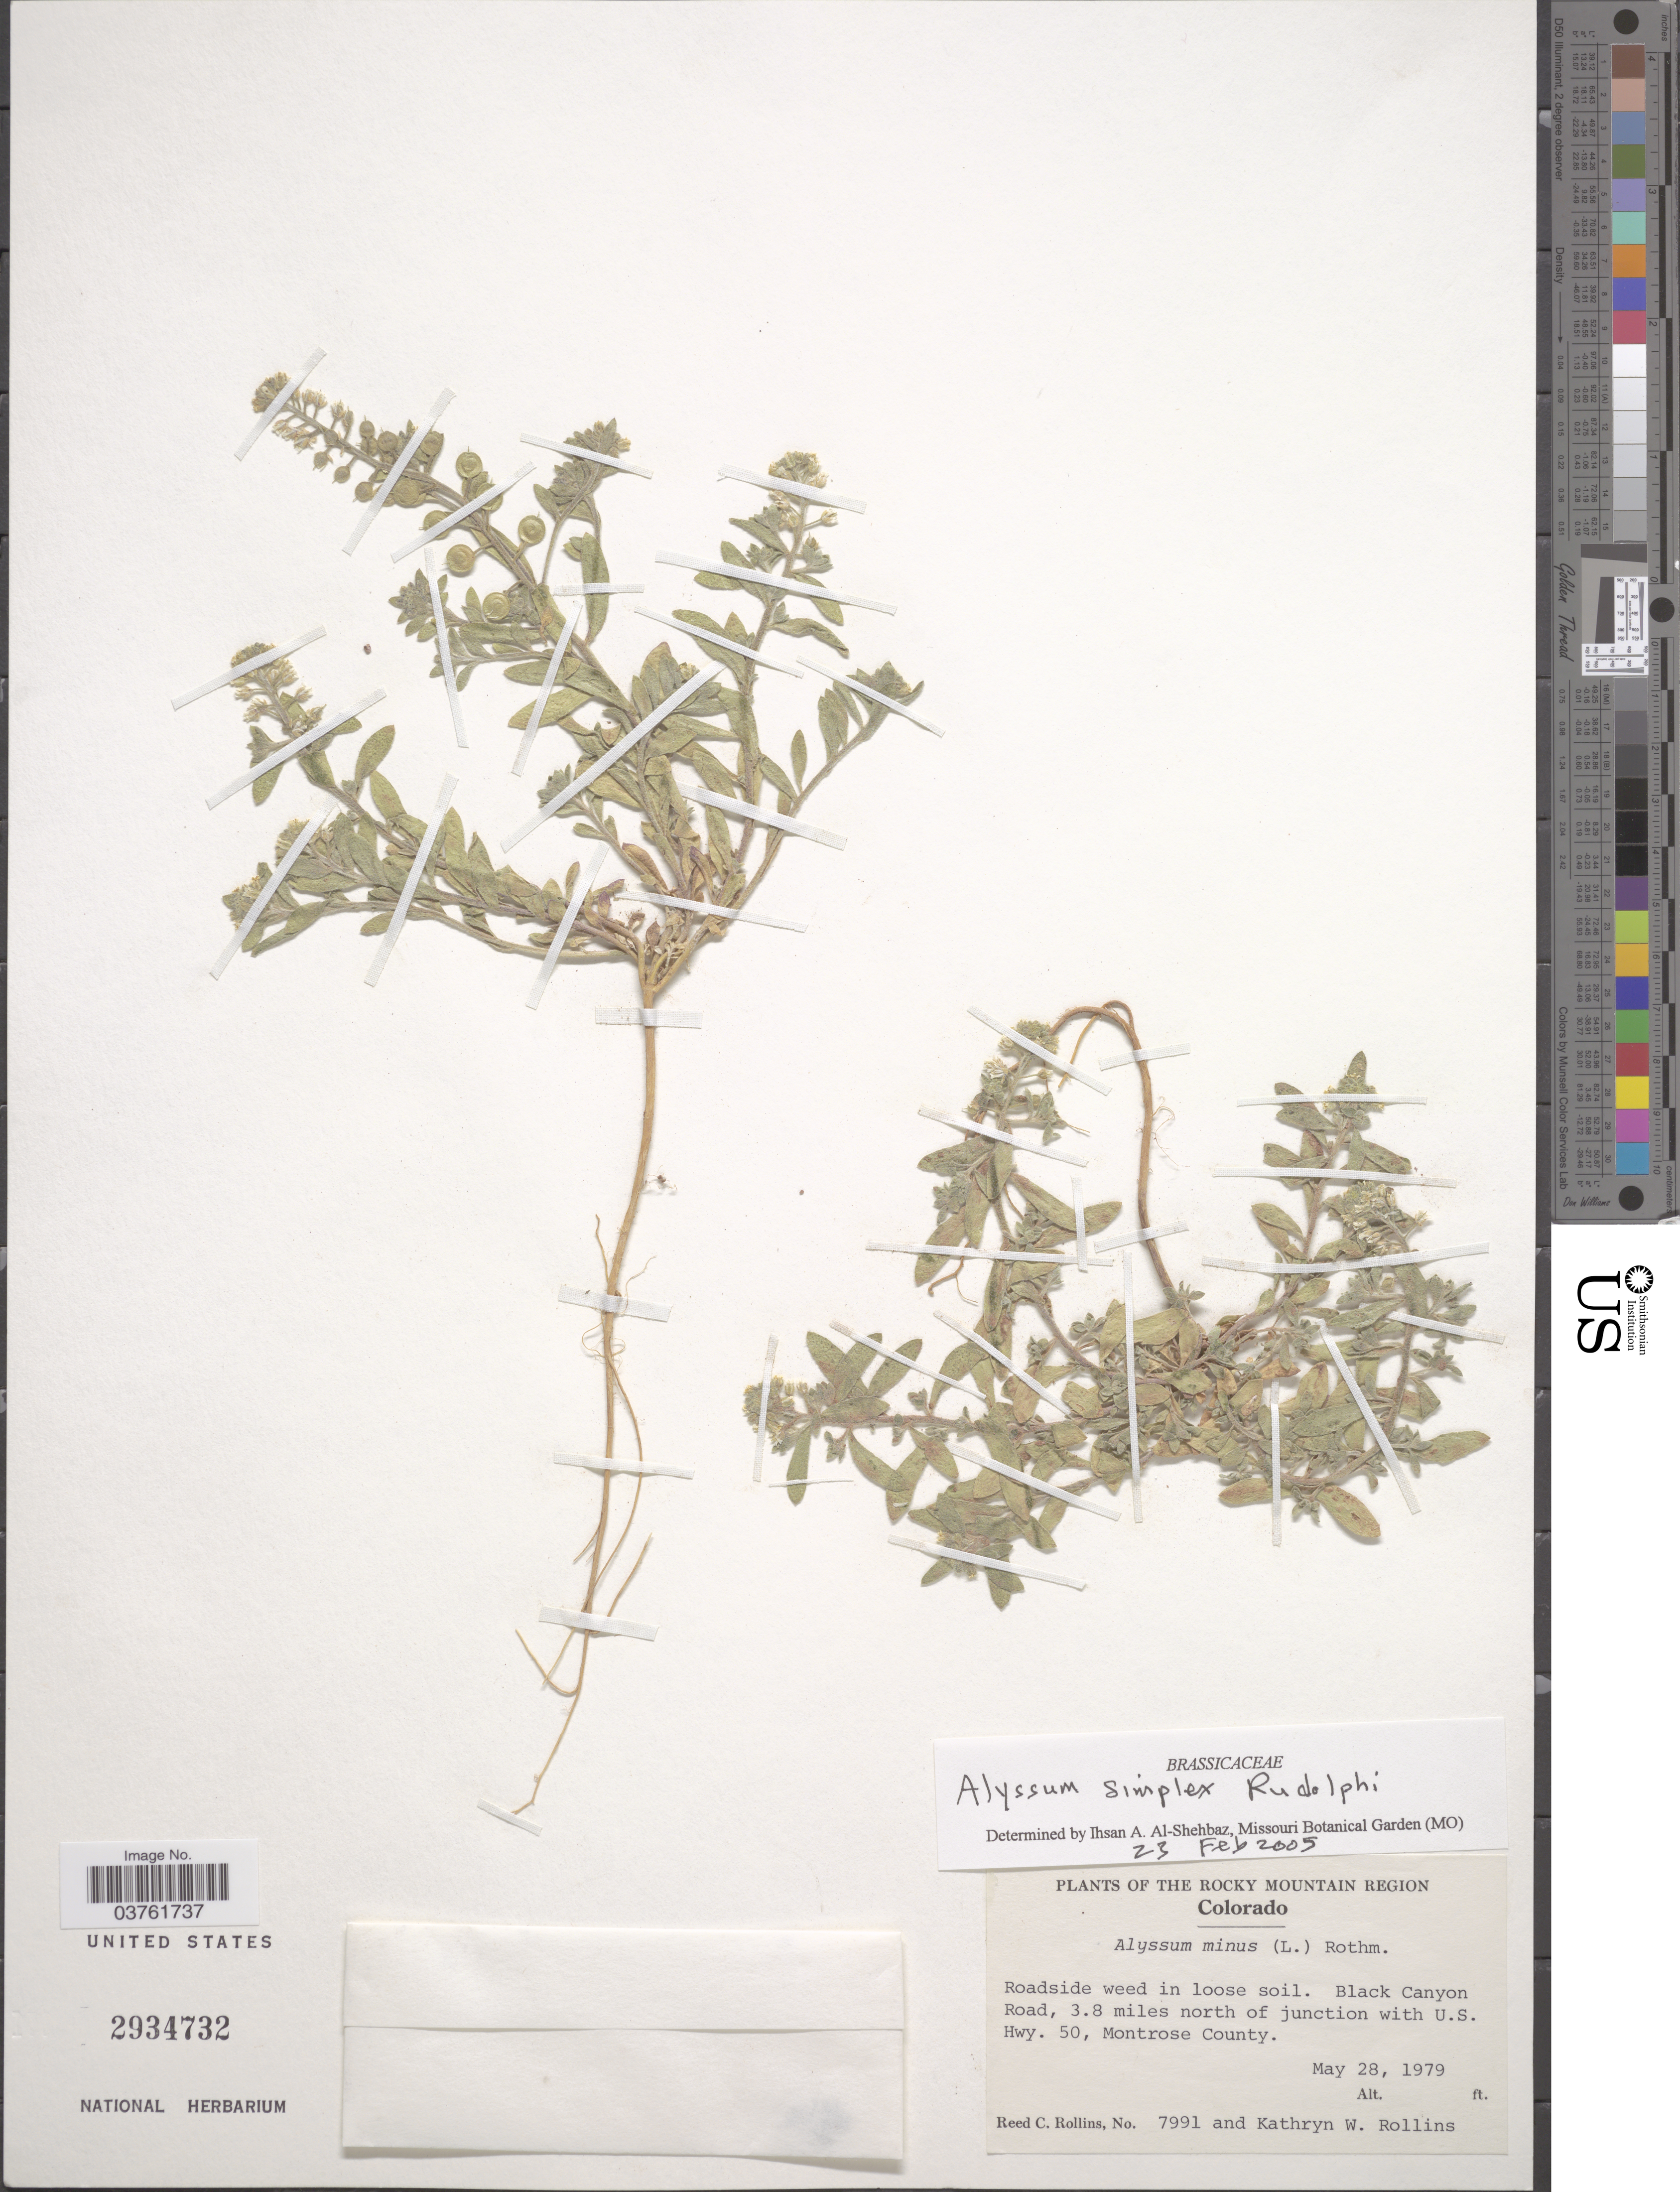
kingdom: Plantae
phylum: Tracheophyta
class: Magnoliopsida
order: Brassicales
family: Brassicaceae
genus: Alyssum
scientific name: Alyssum simplex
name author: Rudolphi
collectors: R. C. Rollins & K. W. Rollins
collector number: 7991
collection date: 1979-05-28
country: United States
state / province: Colorado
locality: The Rocky Mountain Region. Black Canyon Road, 3.8 miles north of junction with U.S. Hwy. 50, Montrose County.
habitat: roadside weed in loose soil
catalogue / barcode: US 2934732